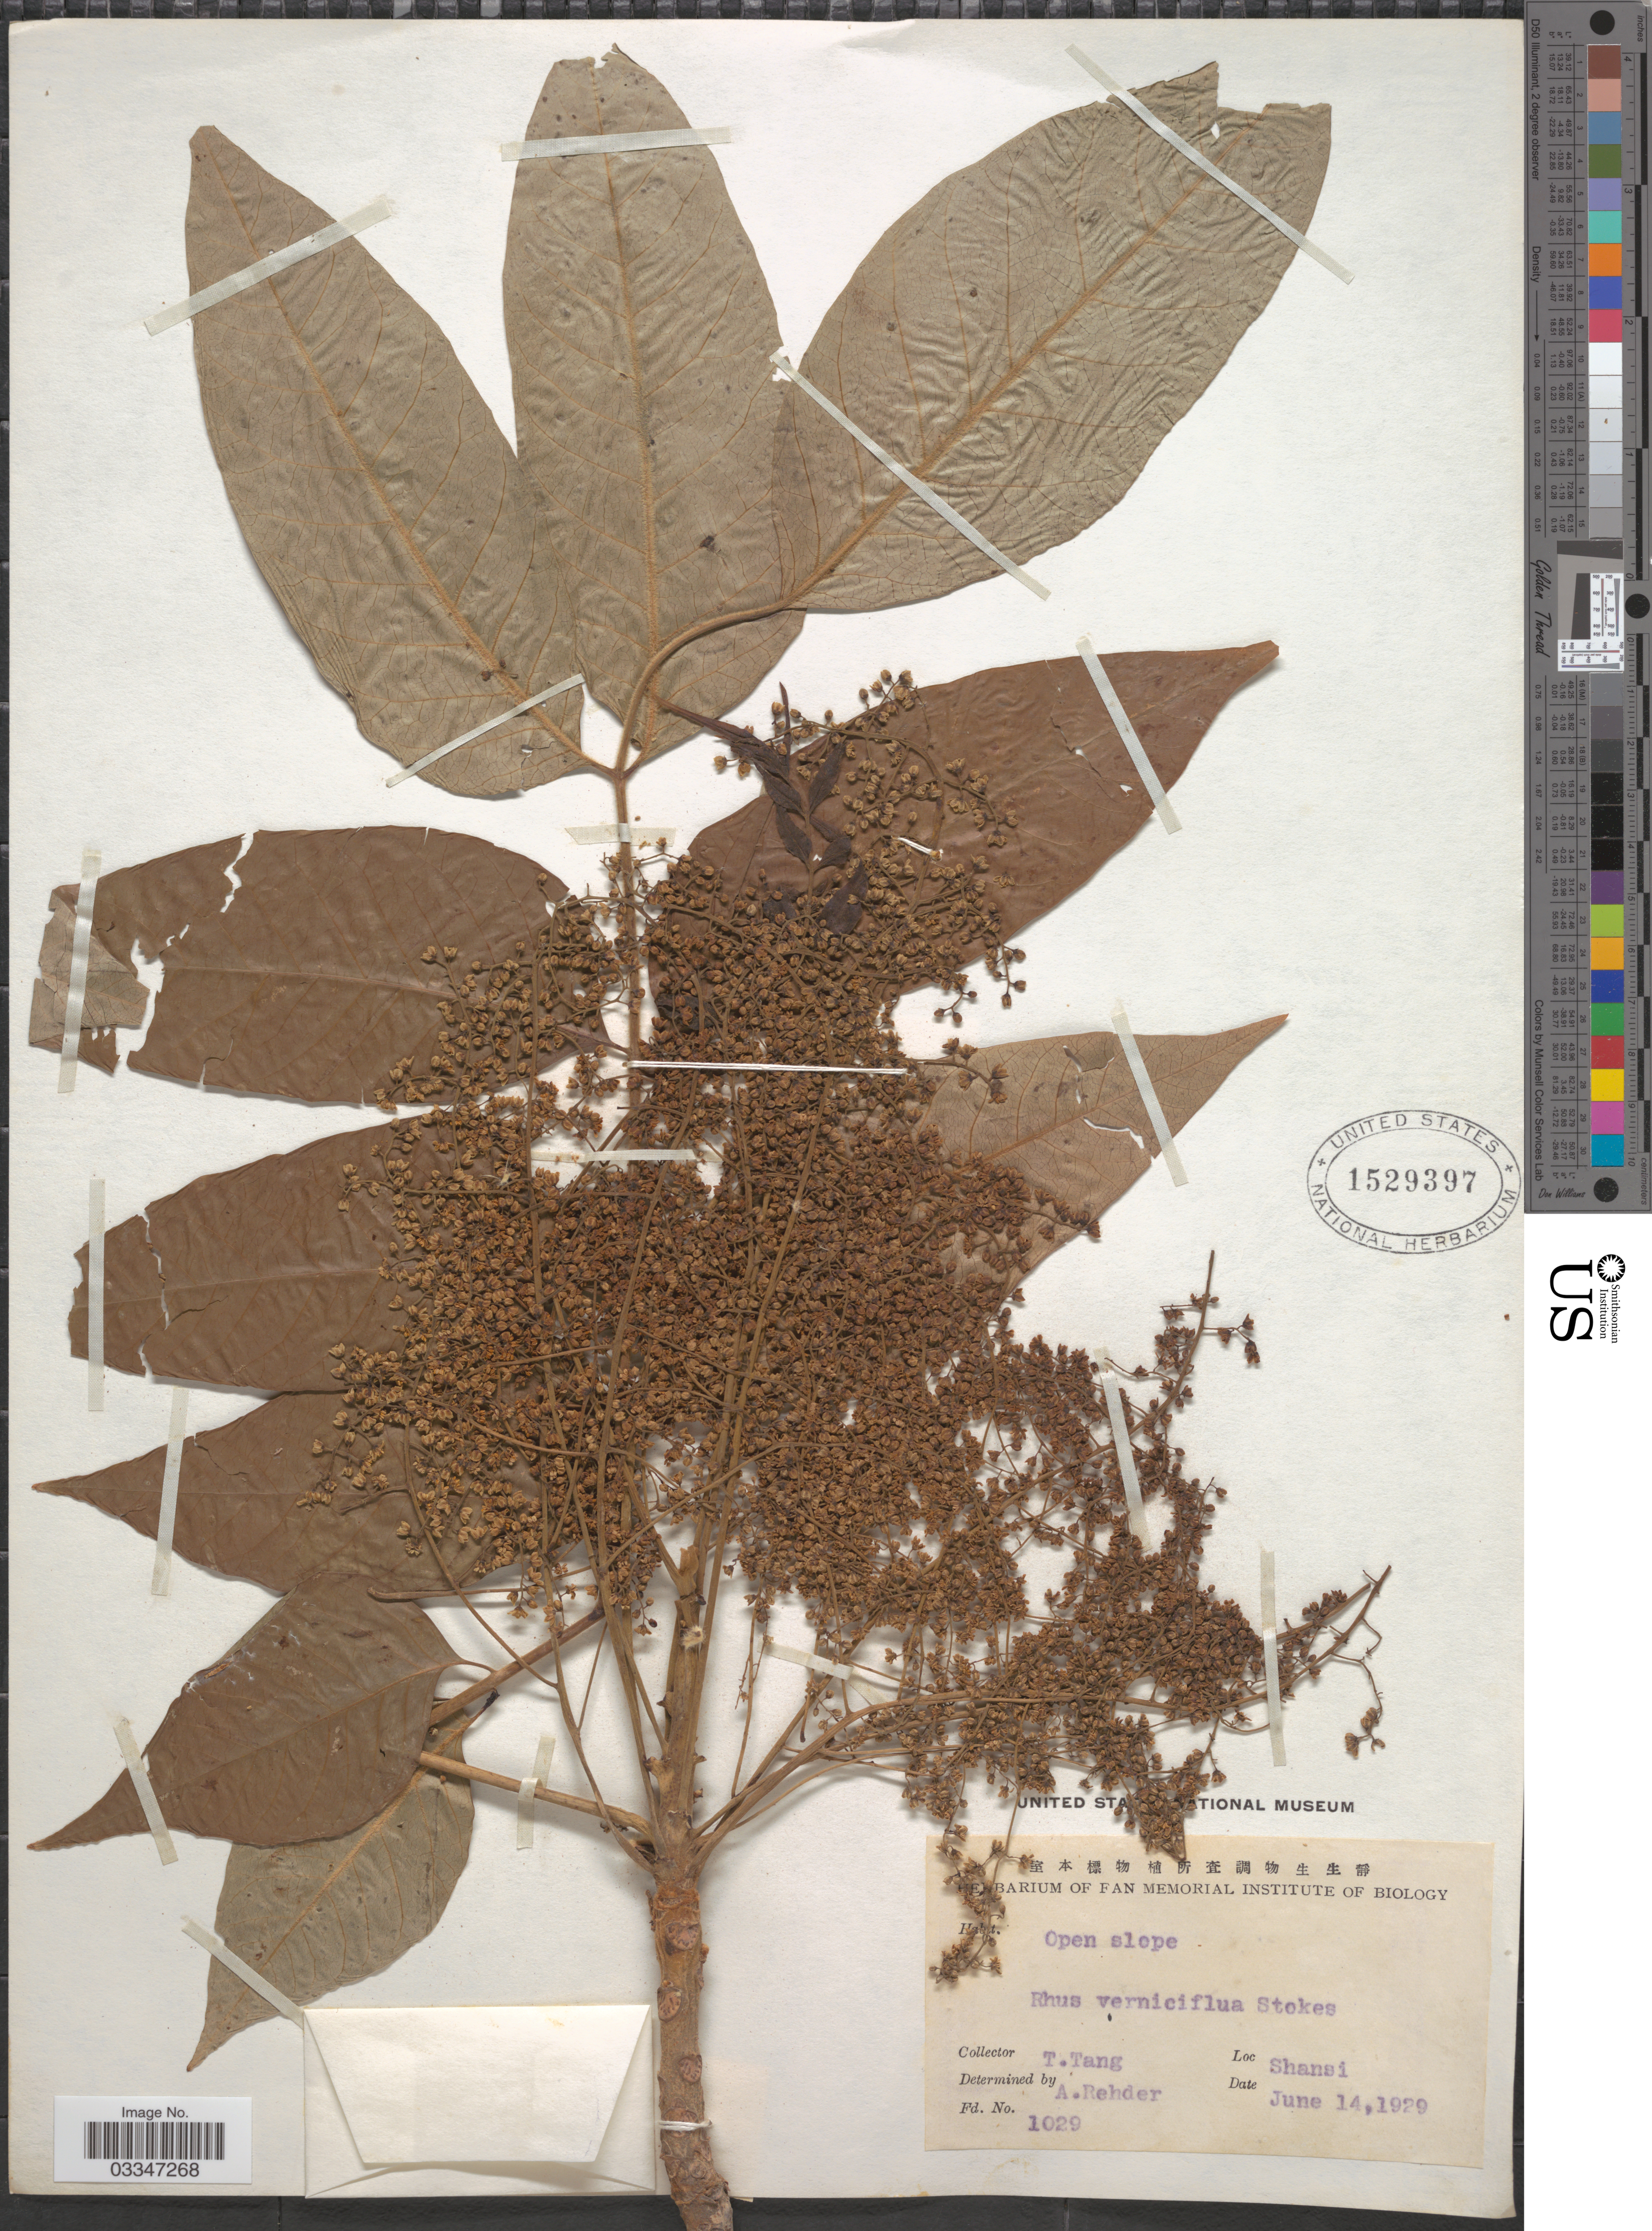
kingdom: Plantae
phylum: Tracheophyta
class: Magnoliopsida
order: Sapindales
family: Anacardiaceae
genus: Rhus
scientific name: Rhus verniciflua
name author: Stokes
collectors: T. Tang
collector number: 1029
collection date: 1929-06-14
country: China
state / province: Shanxi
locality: Shansi.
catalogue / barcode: US 1529397